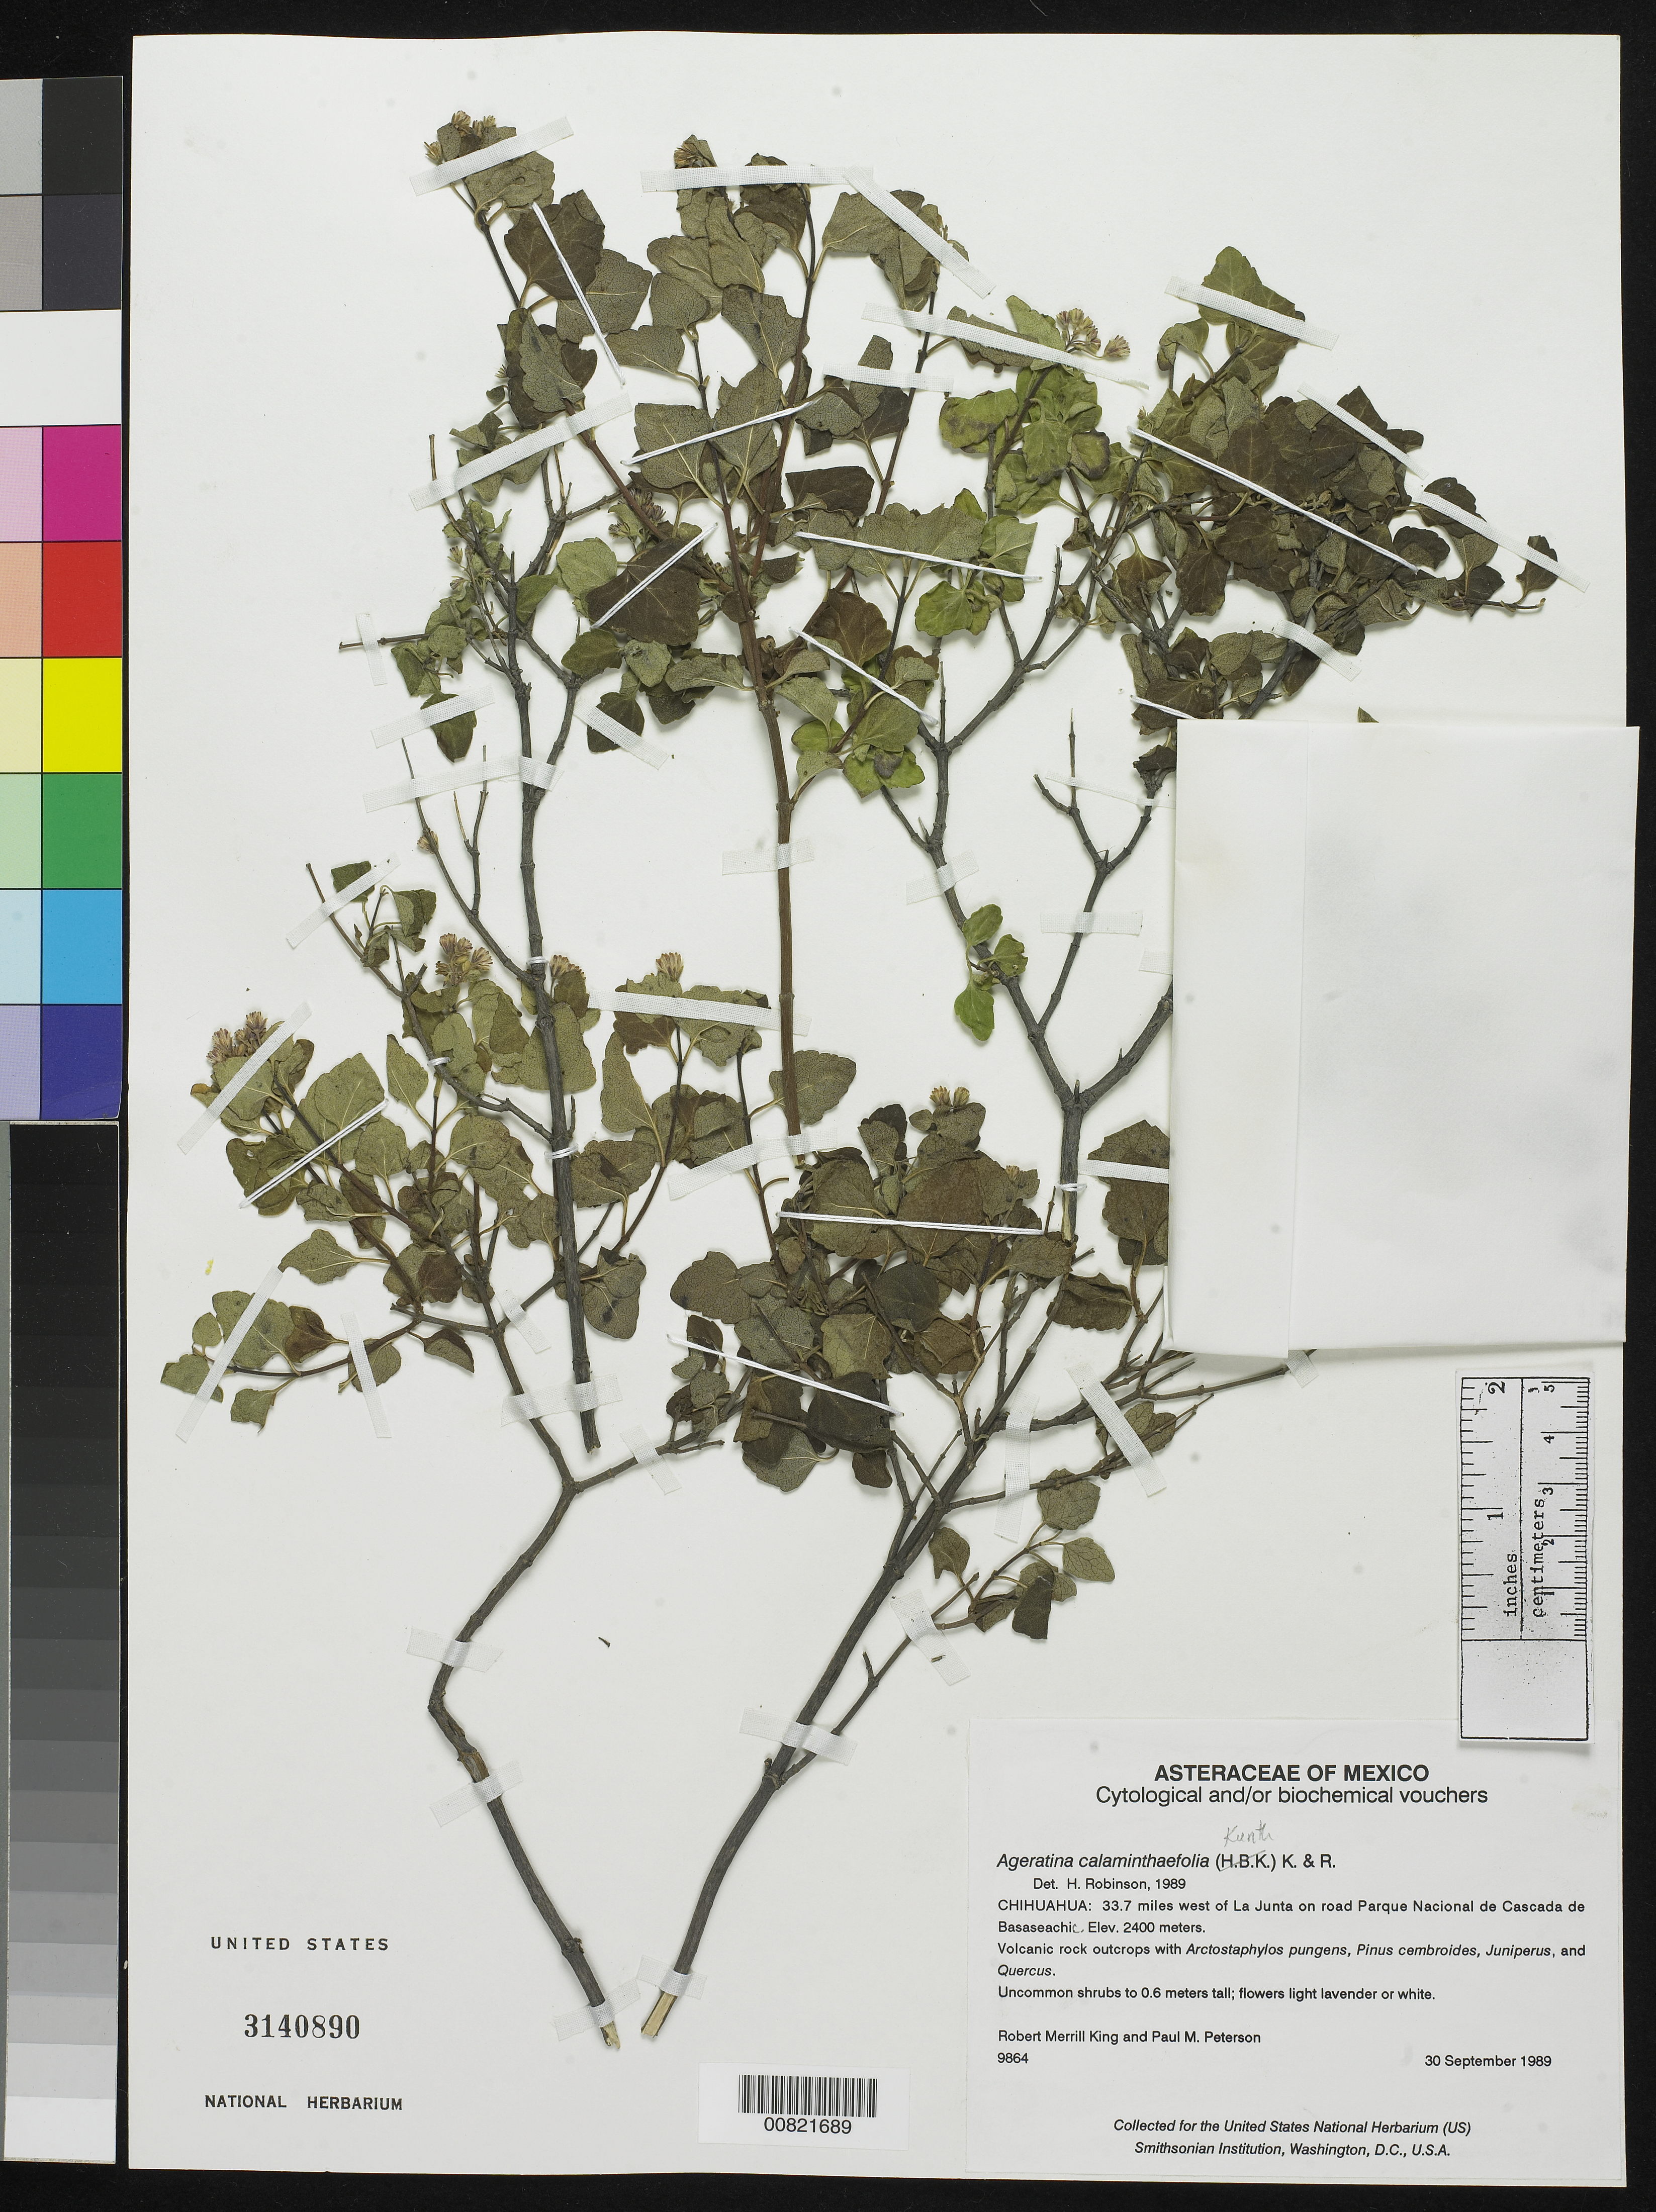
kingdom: Plantae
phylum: Tracheophyta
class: Magnoliopsida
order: Asterales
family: Asteraceae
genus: Ageratina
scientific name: Ageratina calaminthaefolia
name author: (Kunth) R.M. King & H. Rob.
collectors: R. M. King & P. M. Peterson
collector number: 9864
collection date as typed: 30 Sep 1989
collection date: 1989-09-30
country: Mexico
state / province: Chihuahua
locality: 33.7 miles west of La Junta on road to Parque Nacional de Cascada de Basaseachic, Chihuahua.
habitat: Volcanic rock outcrops with large boulders. Associates: Arctostaphylos pungens, Pinus cembroides, Juniperus and Quercus.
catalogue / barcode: US 3140890